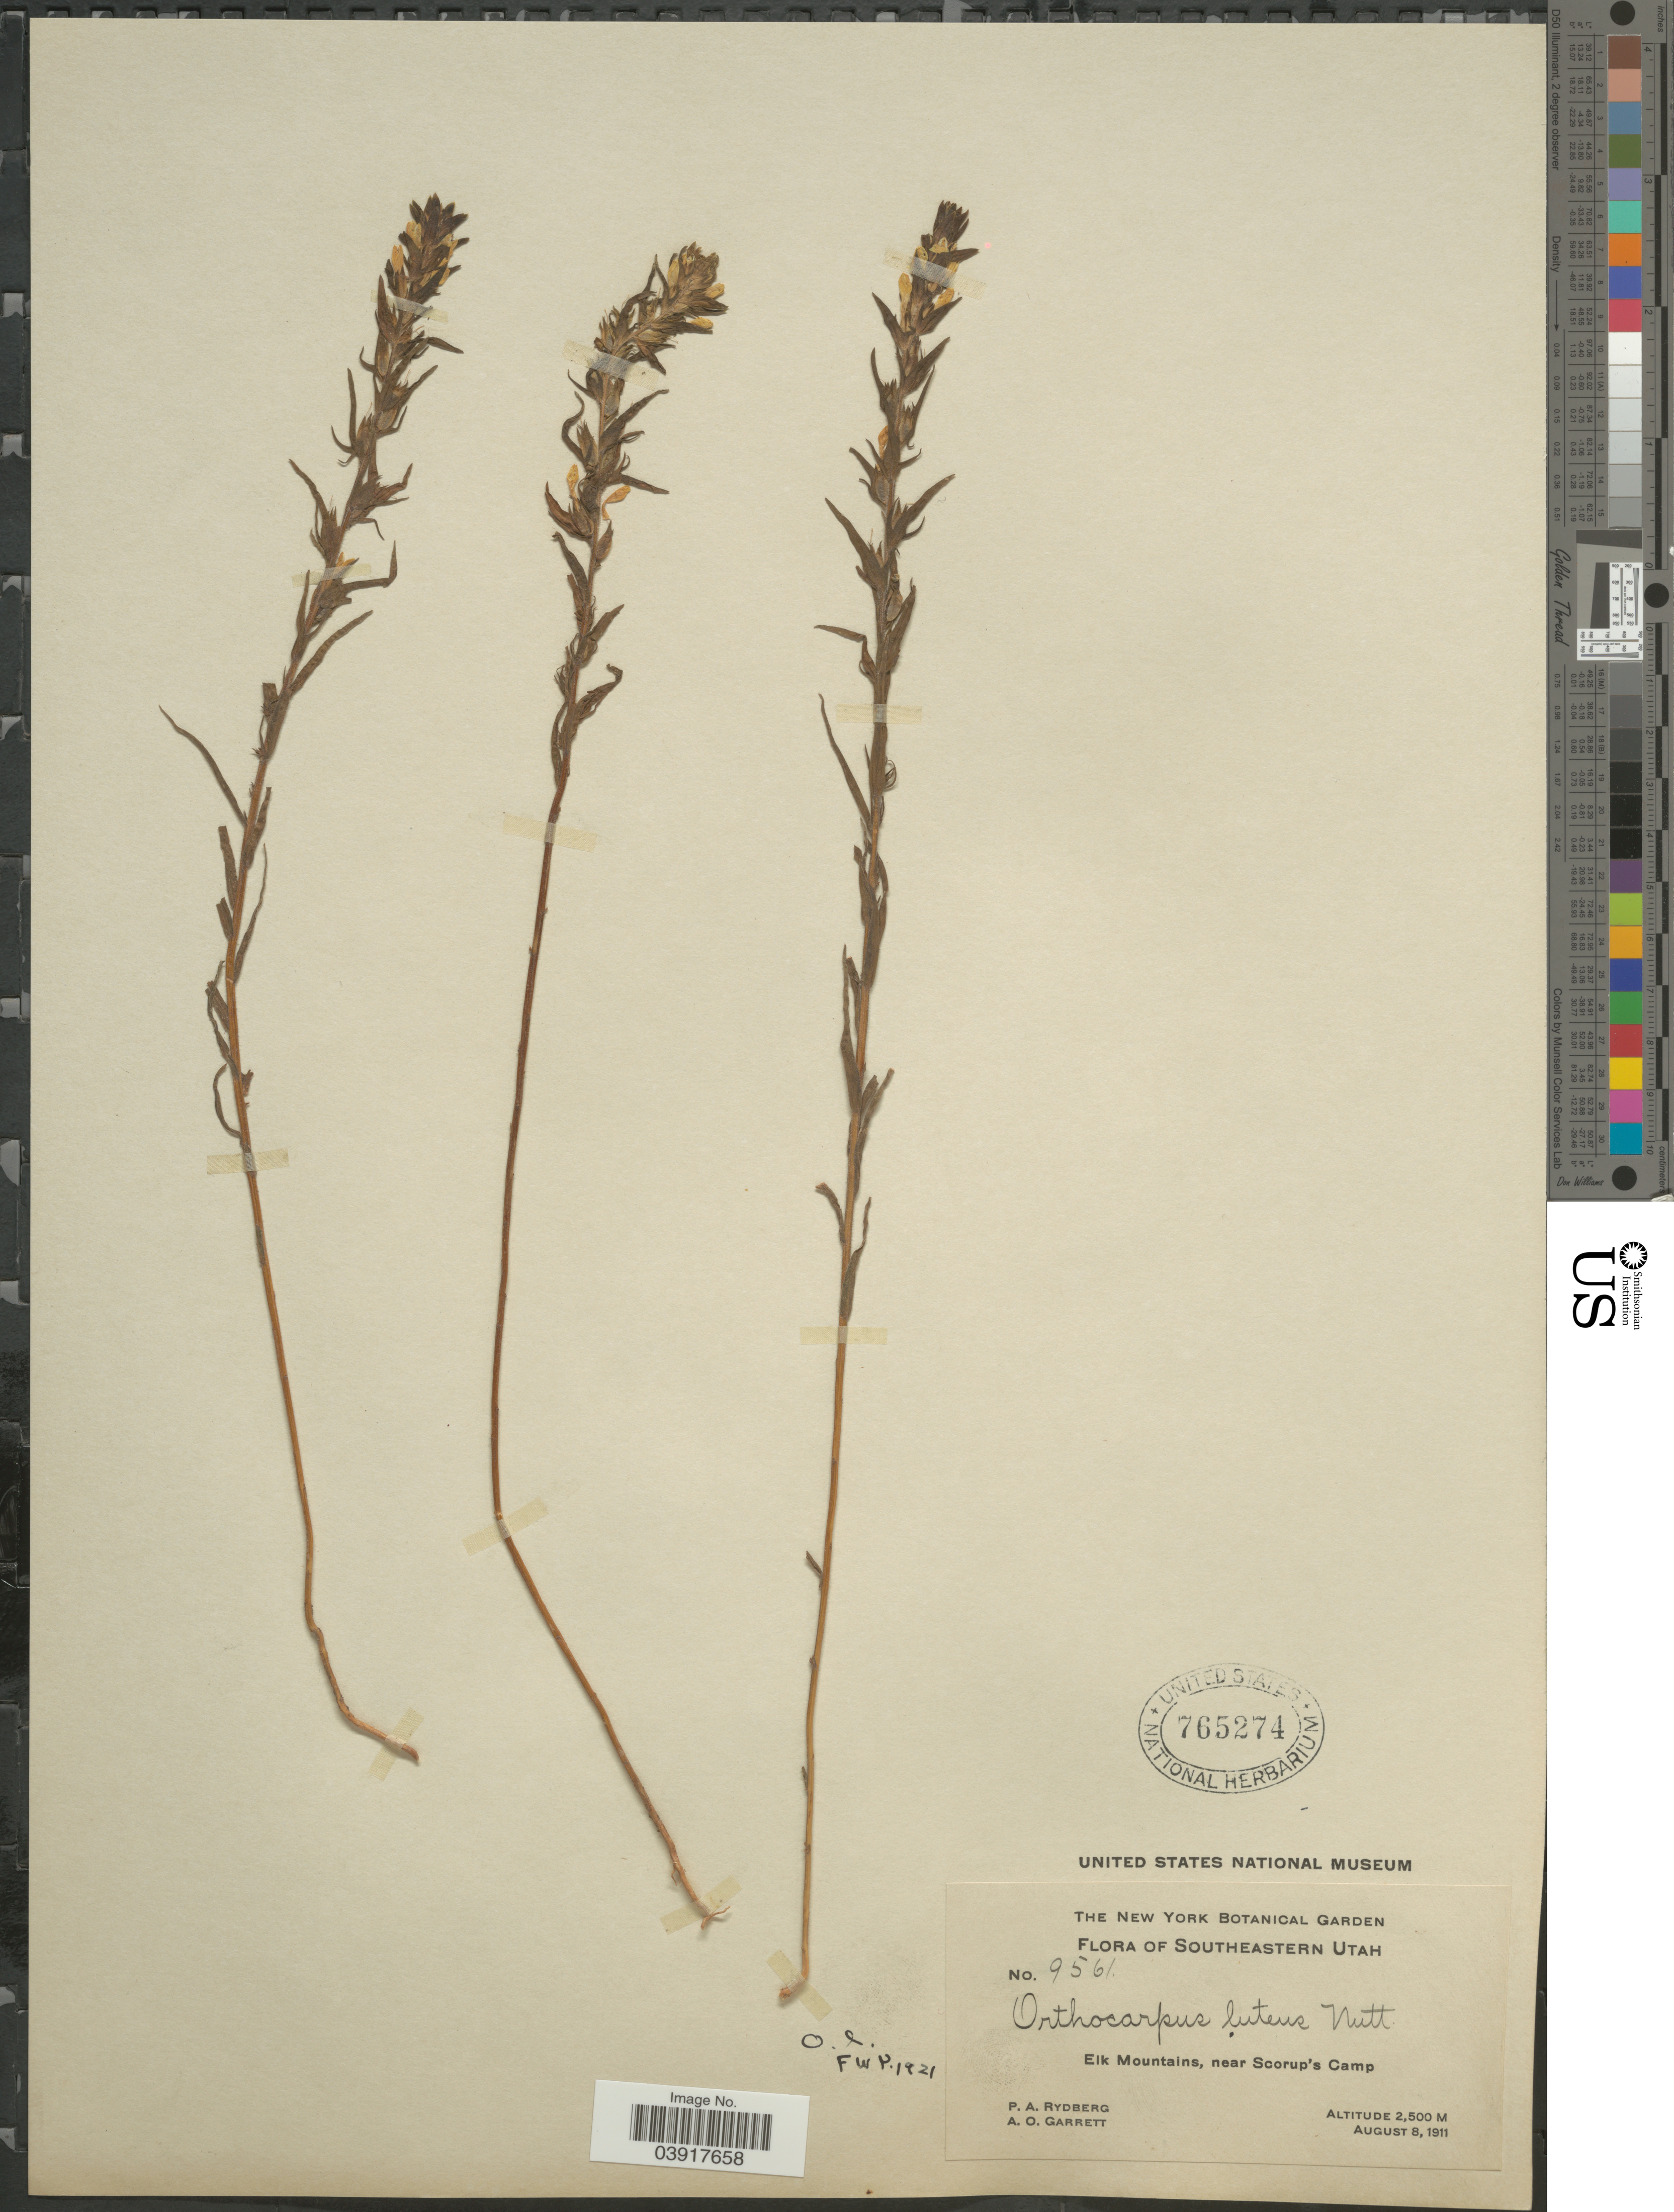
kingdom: Plantae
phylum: Tracheophyta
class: Magnoliopsida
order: Lamiales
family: Orobanchaceae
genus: Orthocarpus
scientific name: Orthocarpus luteus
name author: Nutt.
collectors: P. A. Rydberg & A. O. Garrett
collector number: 9561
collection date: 1911-08-08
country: United States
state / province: Utah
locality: Southeastern Utah. Elk Mountains, near Scorup's Camp.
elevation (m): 2500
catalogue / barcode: US 765274